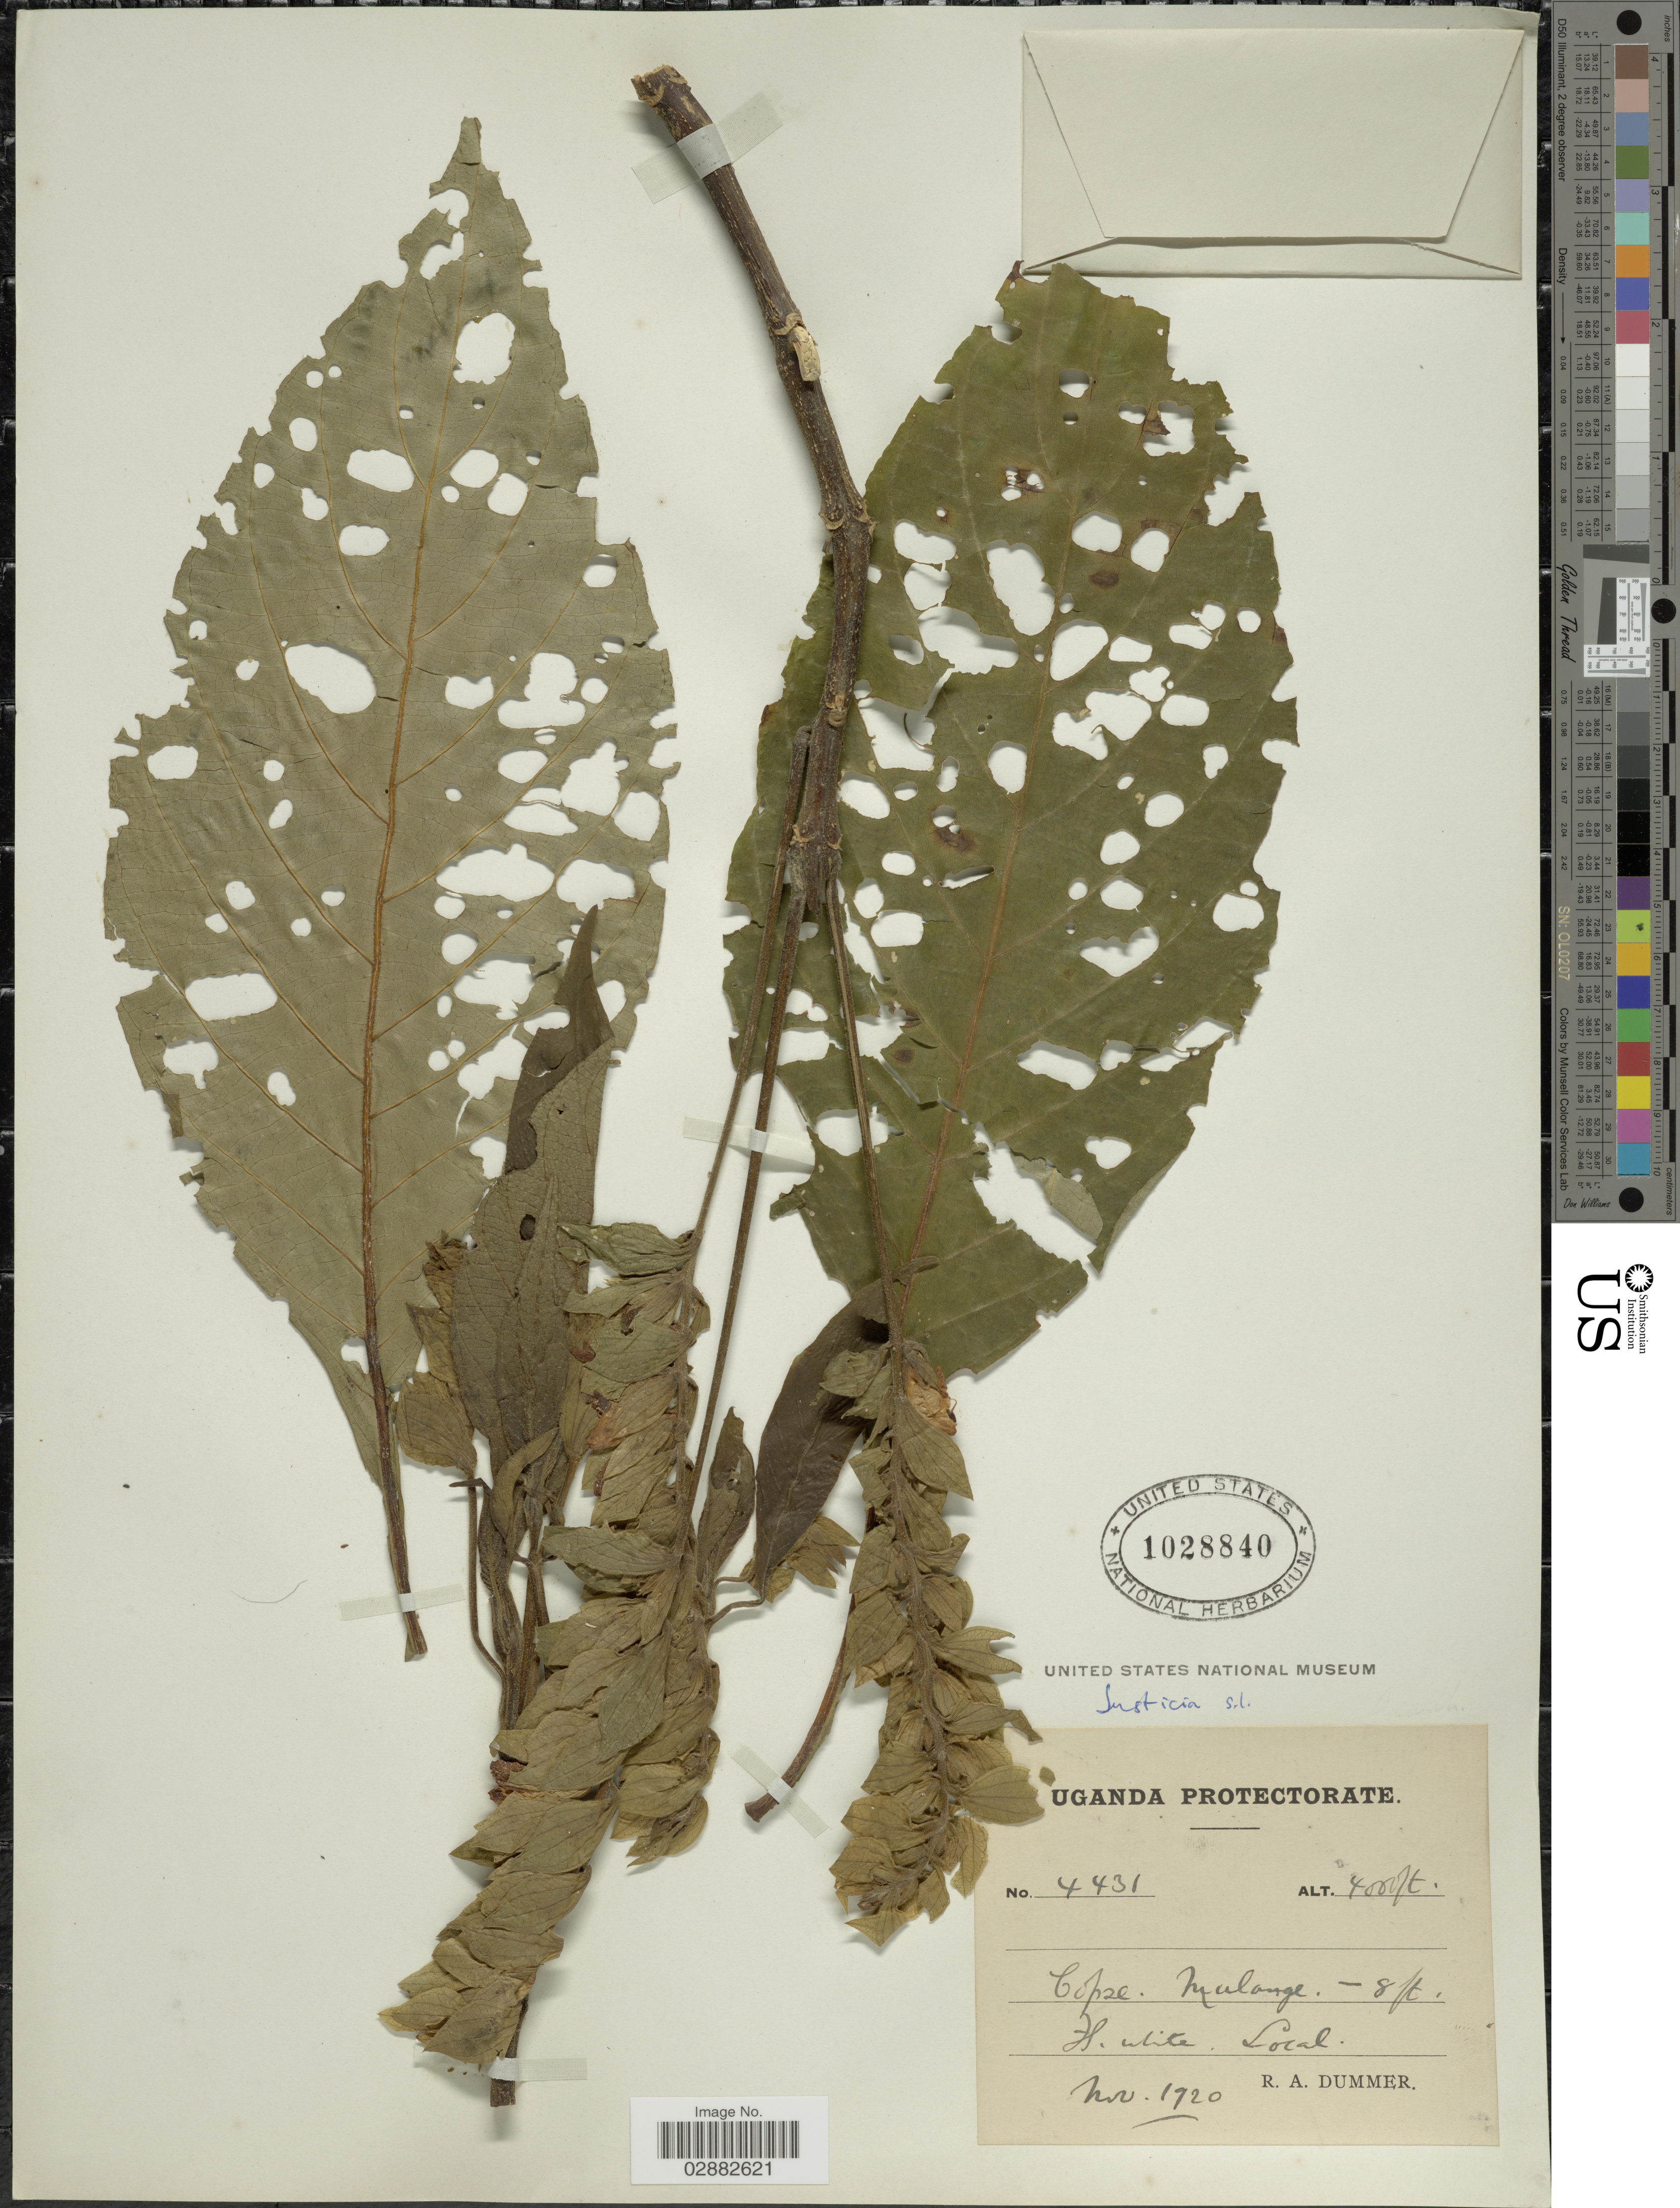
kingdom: Plantae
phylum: Tracheophyta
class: Magnoliopsida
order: Lamiales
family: Acanthaceae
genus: Justicia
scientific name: Justicia sp.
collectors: R. Dümmer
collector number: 4431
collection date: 1920-11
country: Uganda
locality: Uganda Protectorate, Copse, Mulange.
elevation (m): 1219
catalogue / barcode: US 1028840